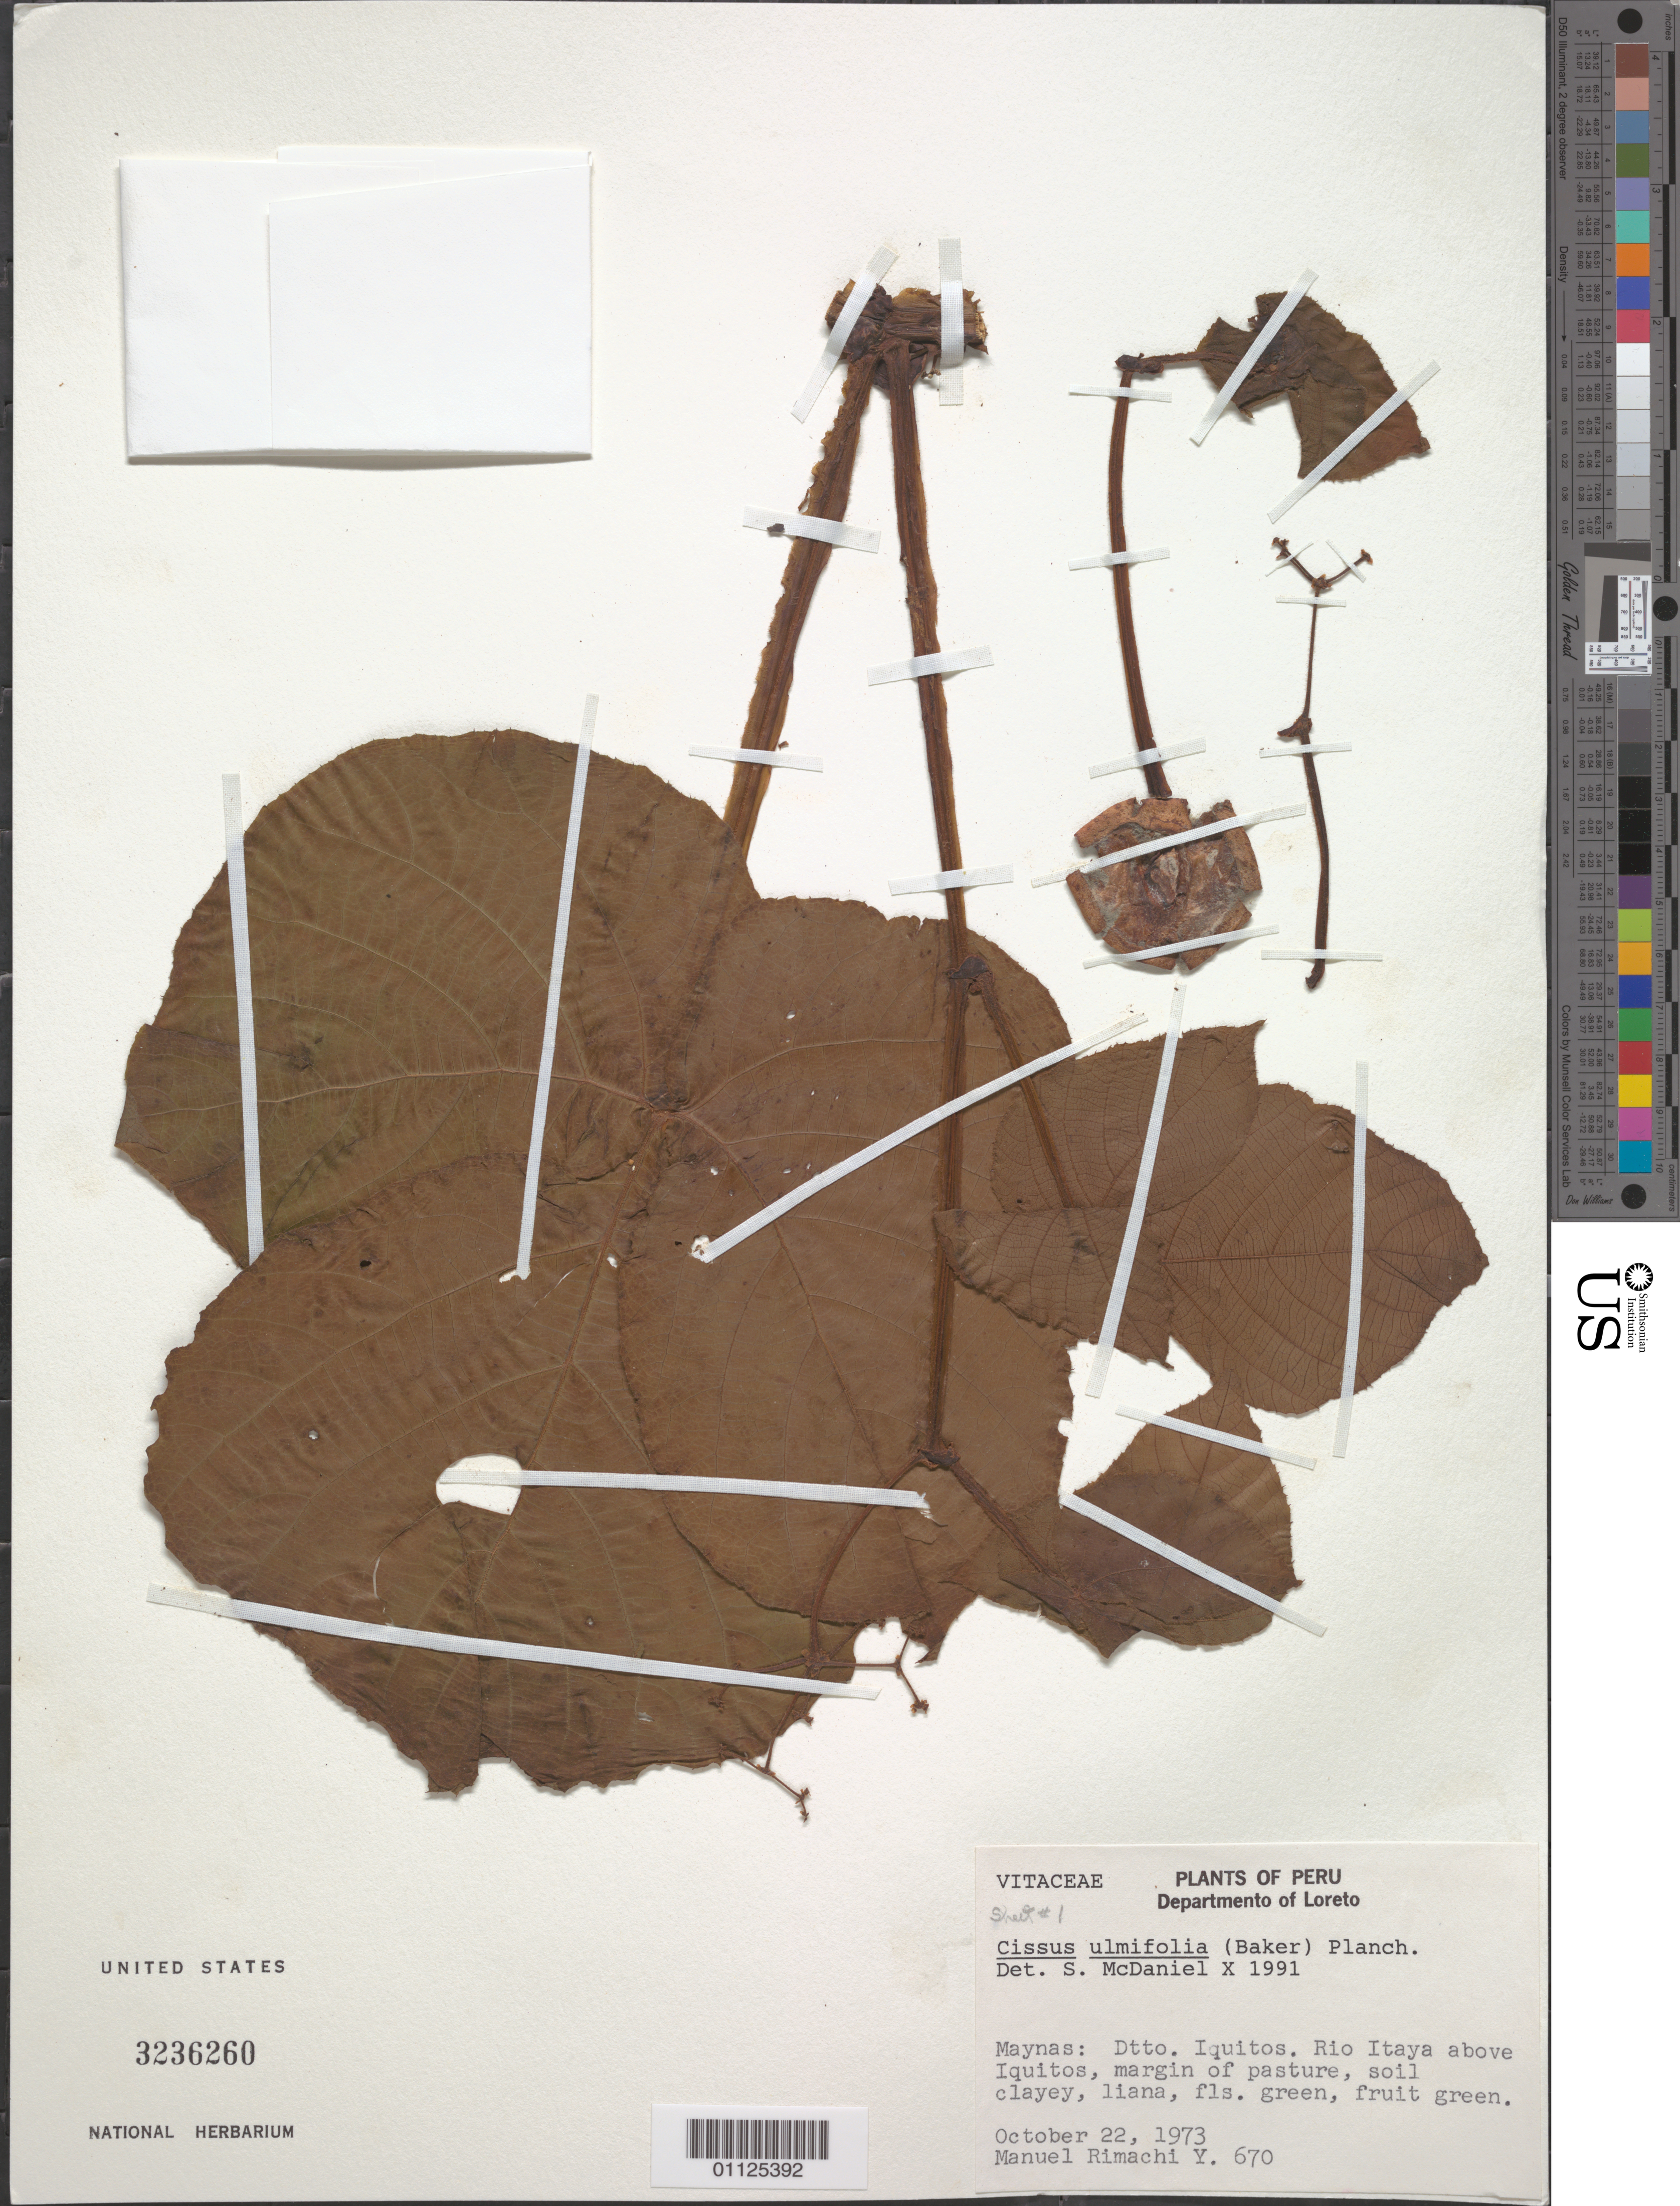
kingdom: Plantae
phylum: Tracheophyta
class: Magnoliopsida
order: Vitales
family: Vitaceae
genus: Cissus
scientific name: Cissus ulmifolia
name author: (Baker) Planch.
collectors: M. Rimachi Y.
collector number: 670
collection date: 1973-10-22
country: Peru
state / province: Loreto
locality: Maynas. Dtto. Iquitos. Rio Itaya above Iquitos.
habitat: Margin of pasture, soil clayey, liana.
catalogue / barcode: US 3236260